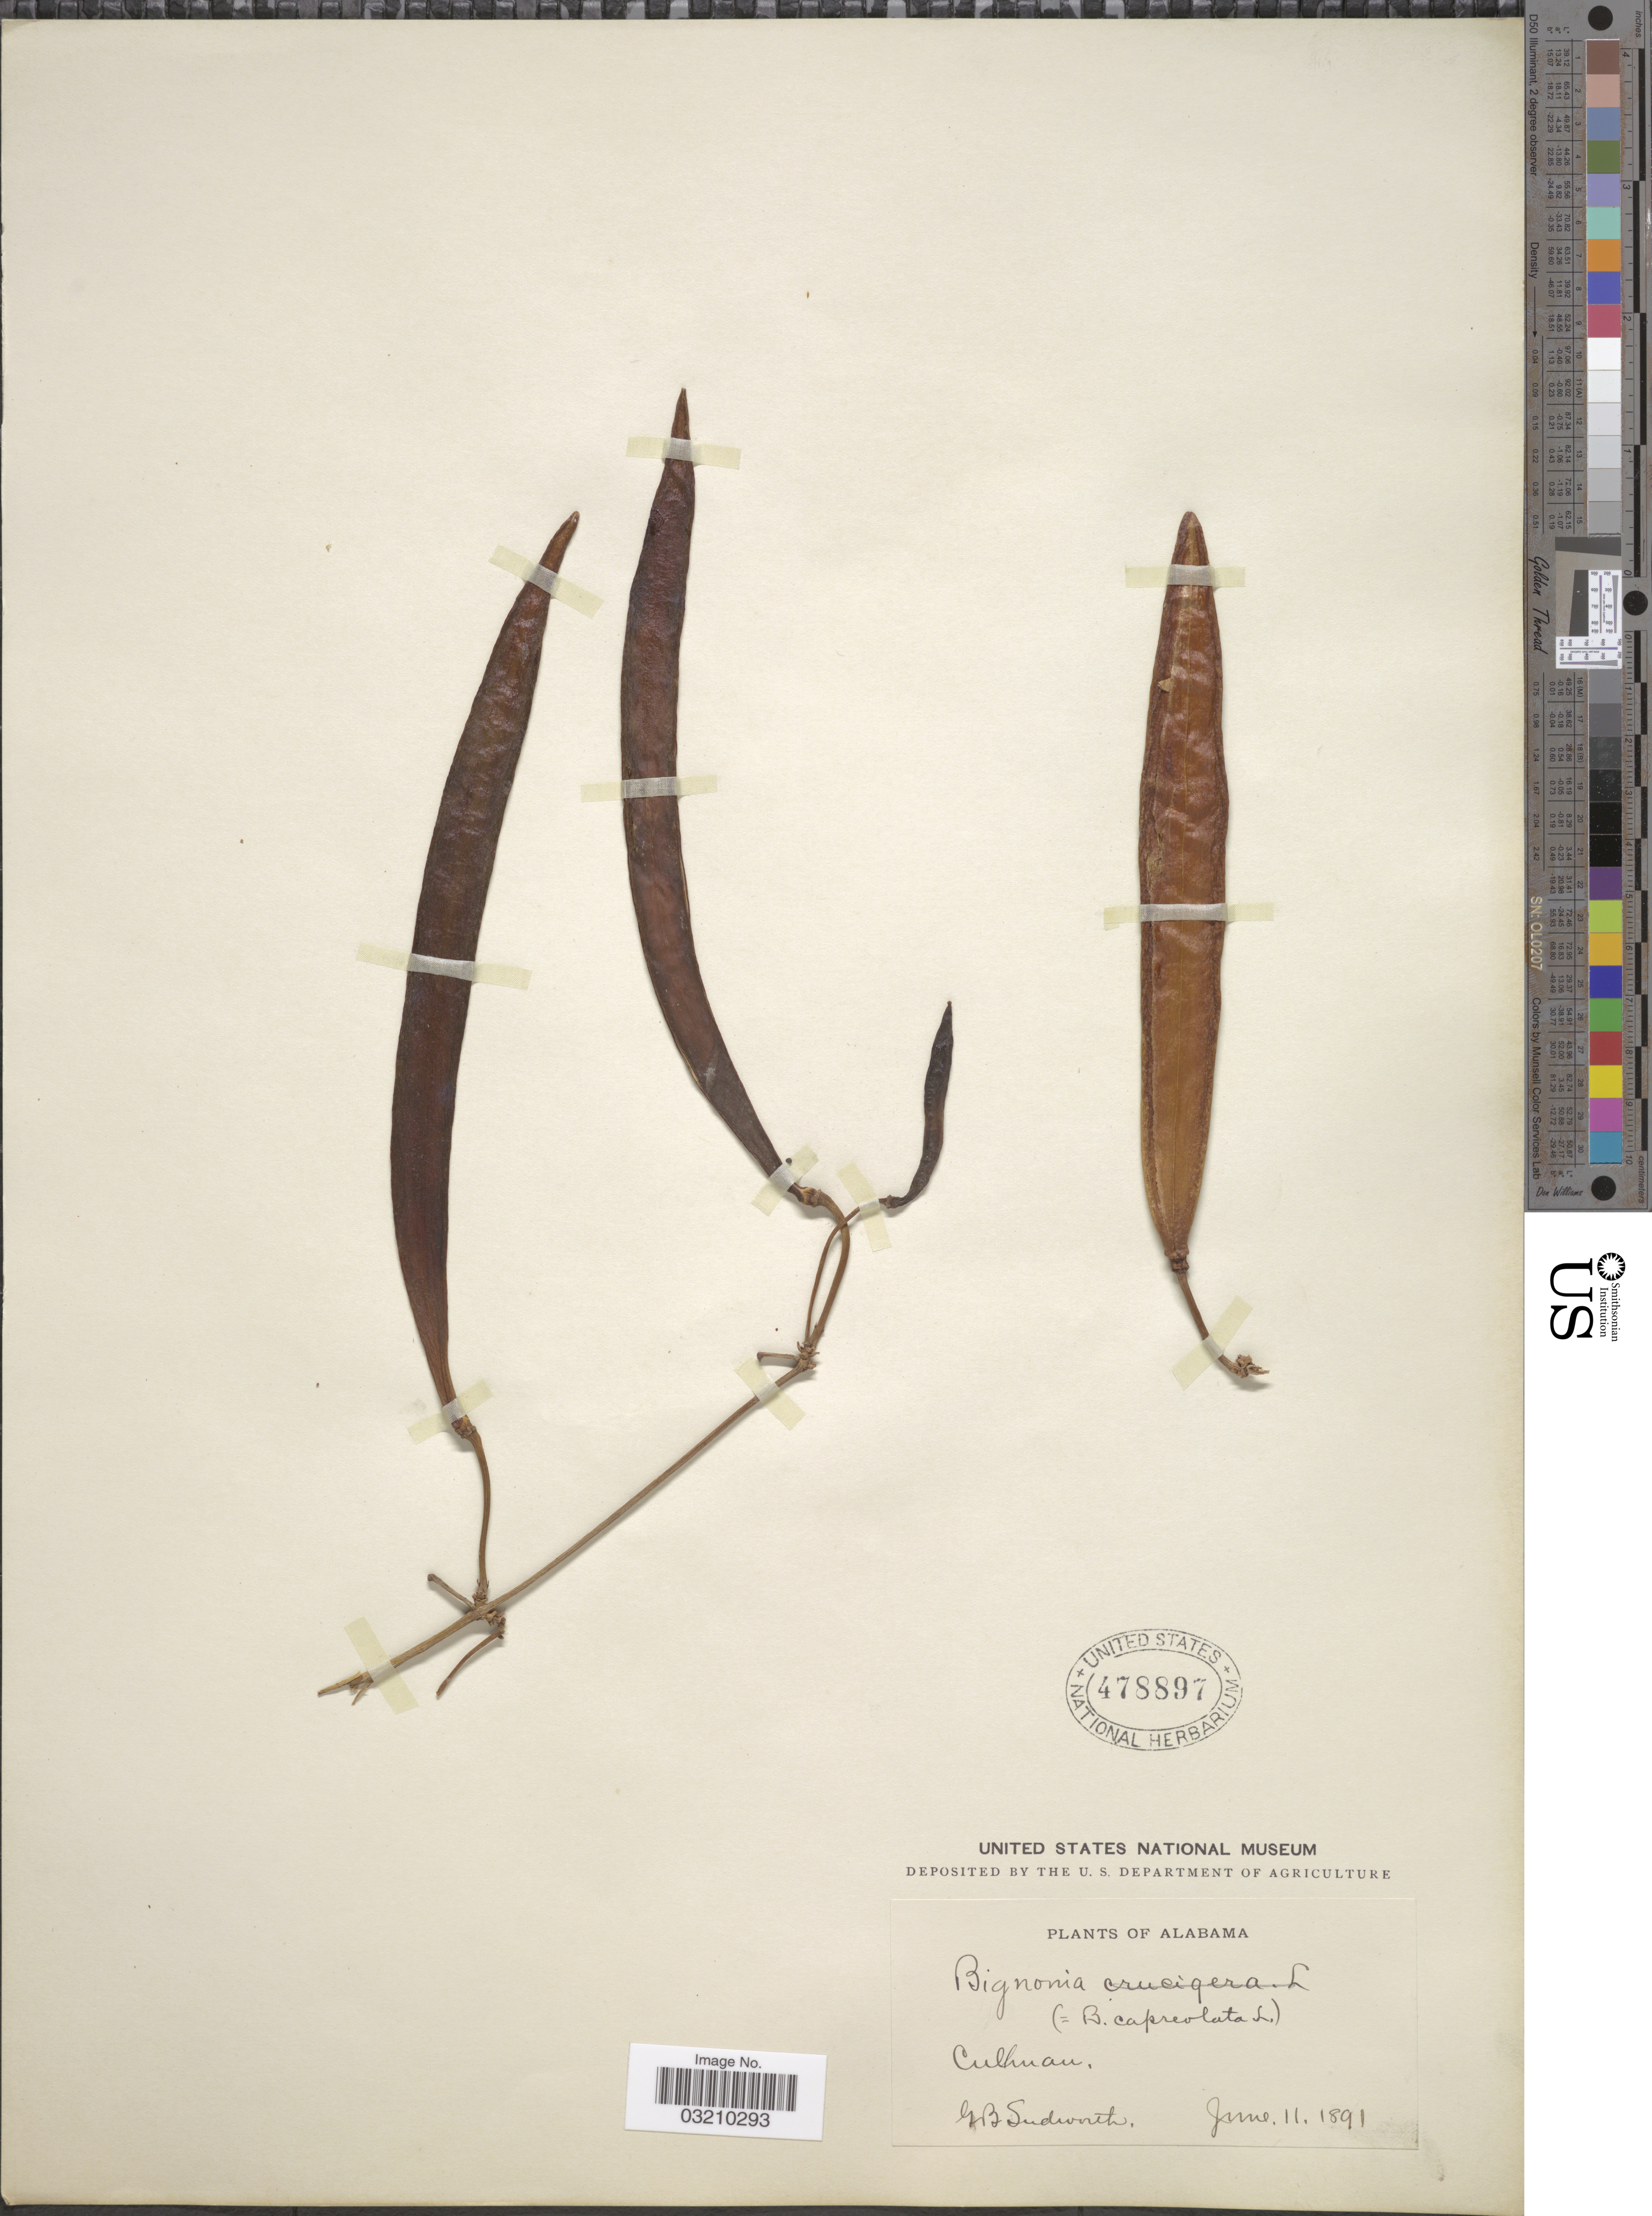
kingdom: Plantae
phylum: Tracheophyta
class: Magnoliopsida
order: Lamiales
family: Bignoniaceae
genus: Bignonia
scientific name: Bignonia capreolata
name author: L.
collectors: G. B. Sudworth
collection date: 1891-06-11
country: United States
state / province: Alabama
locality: Cullman.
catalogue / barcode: US 478897